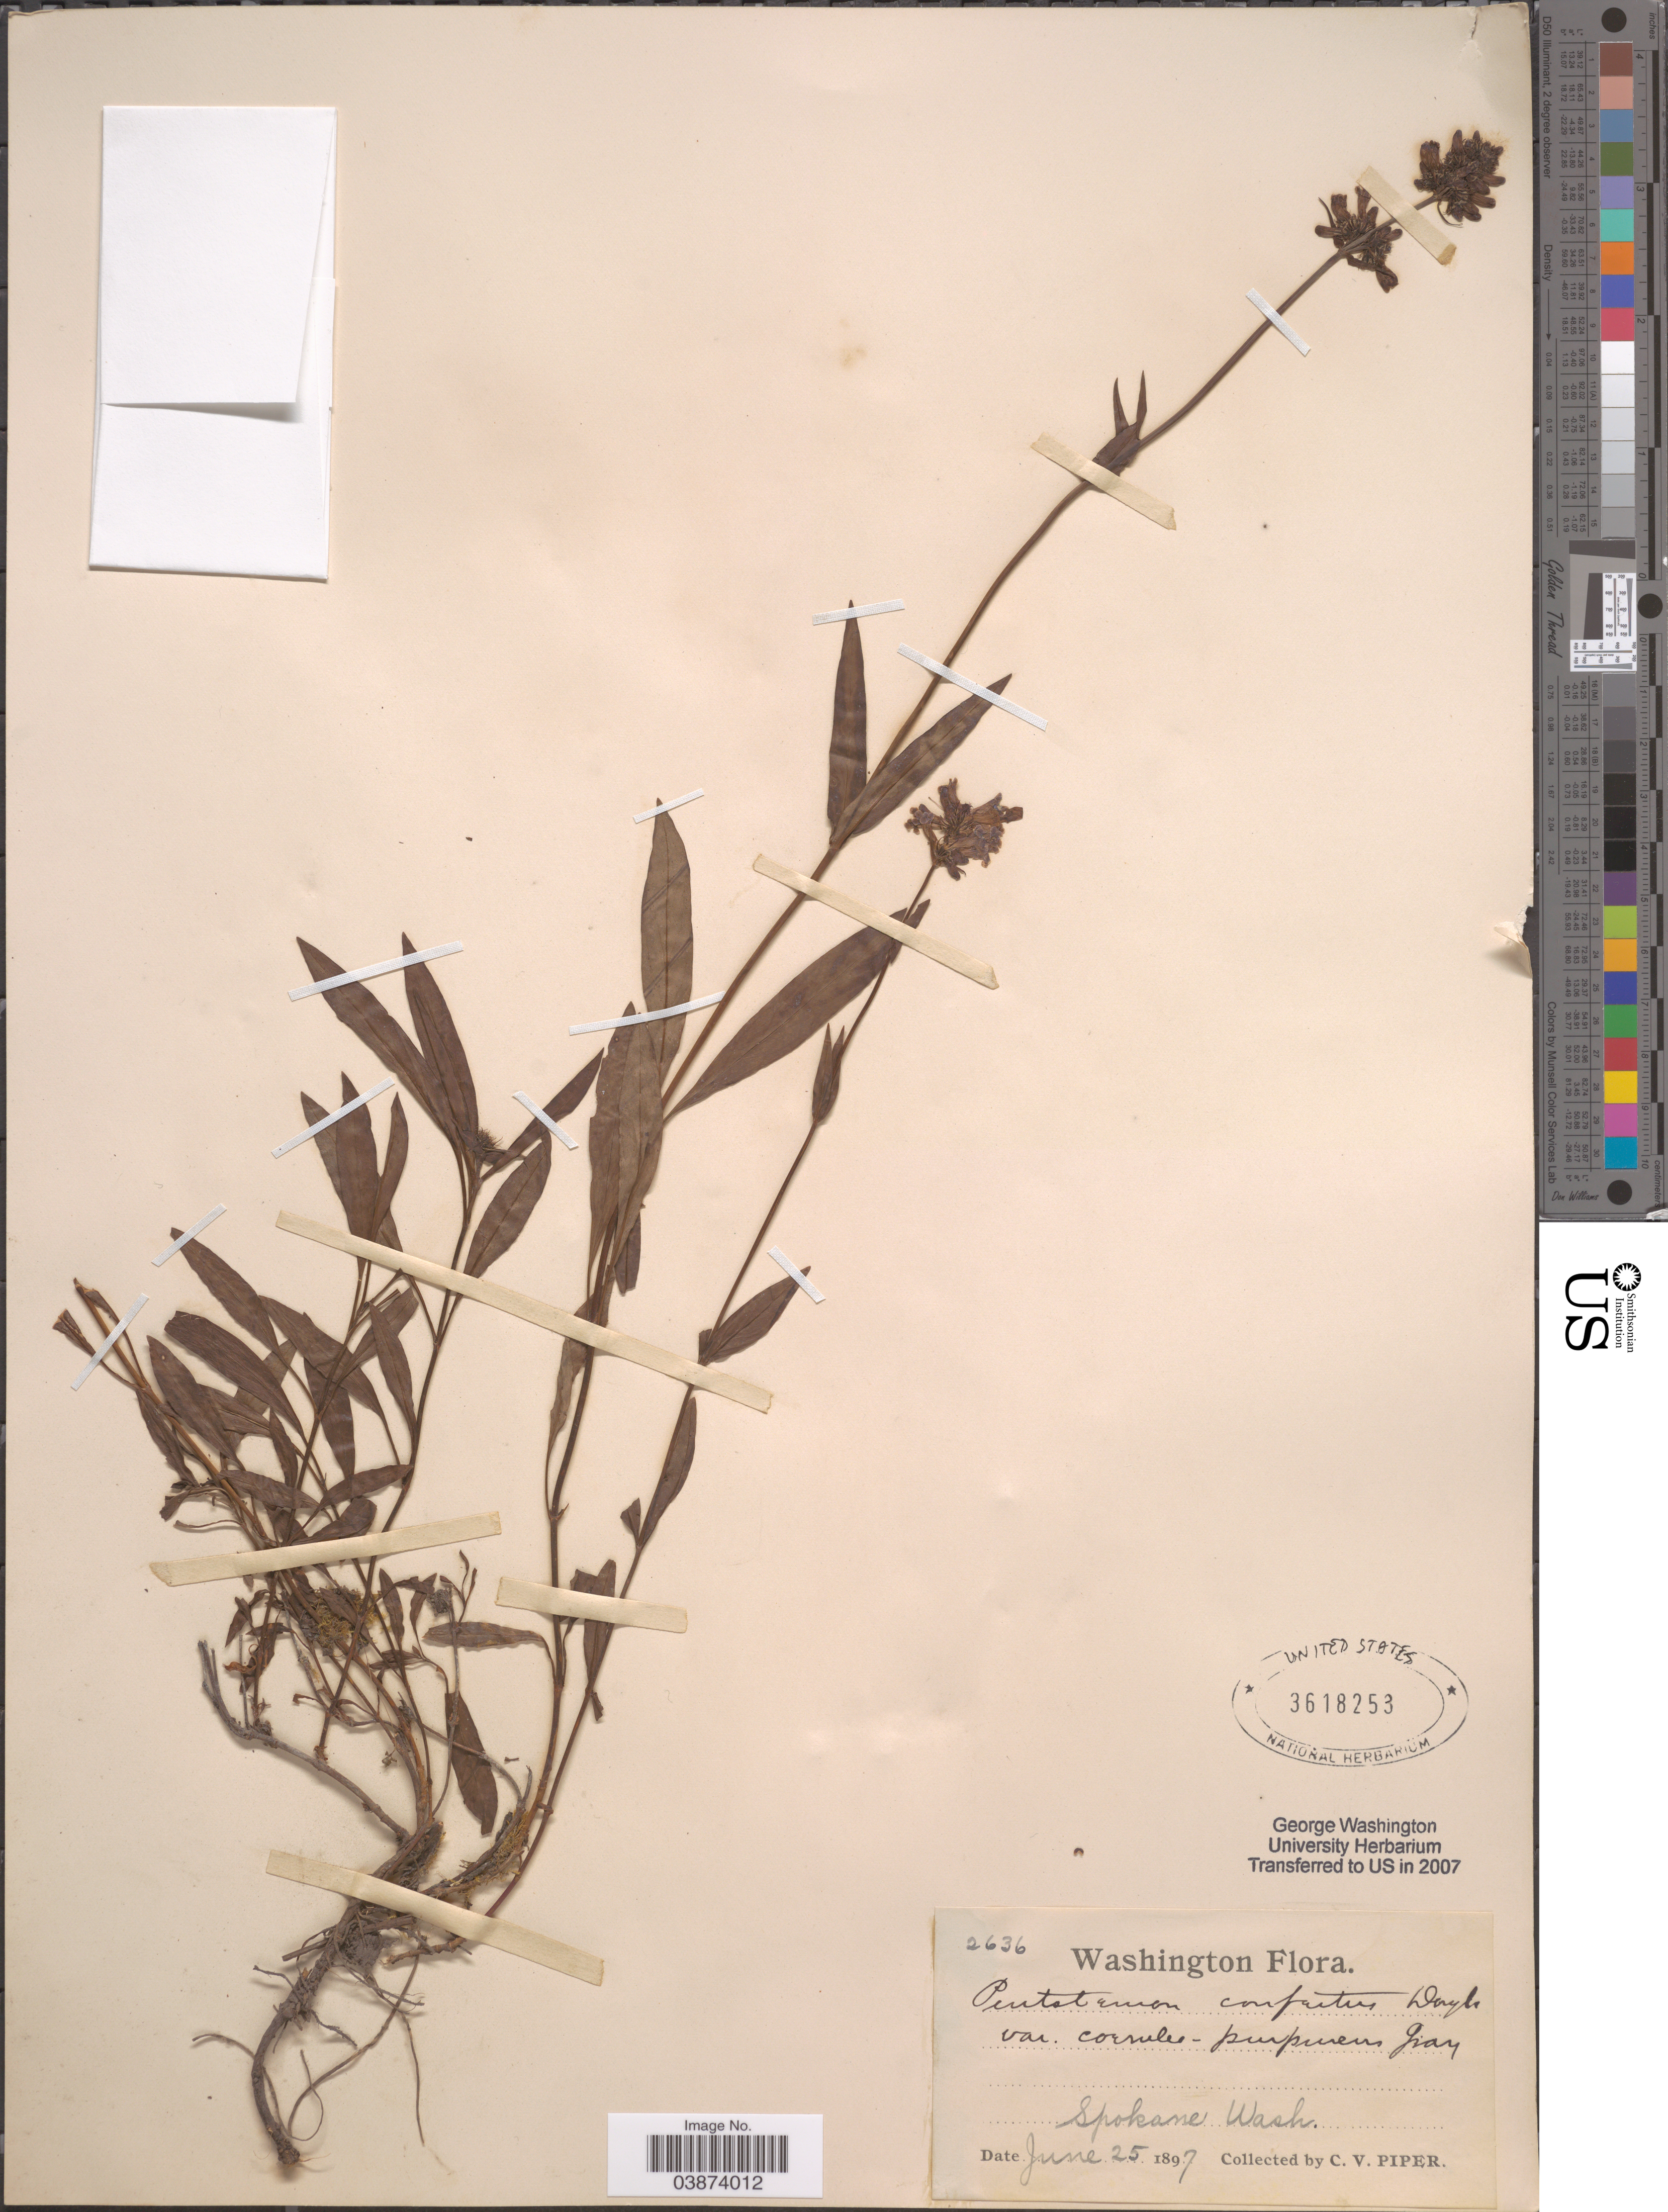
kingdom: Plantae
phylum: Tracheophyta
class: Magnoliopsida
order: Lamiales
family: Plantaginaceae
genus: Penstemon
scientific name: Penstemon confertus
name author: Douglas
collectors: C. V. Piper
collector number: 2636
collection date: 1897-06-25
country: United States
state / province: Washington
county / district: Spokane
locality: Spokane.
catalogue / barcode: US 3618253